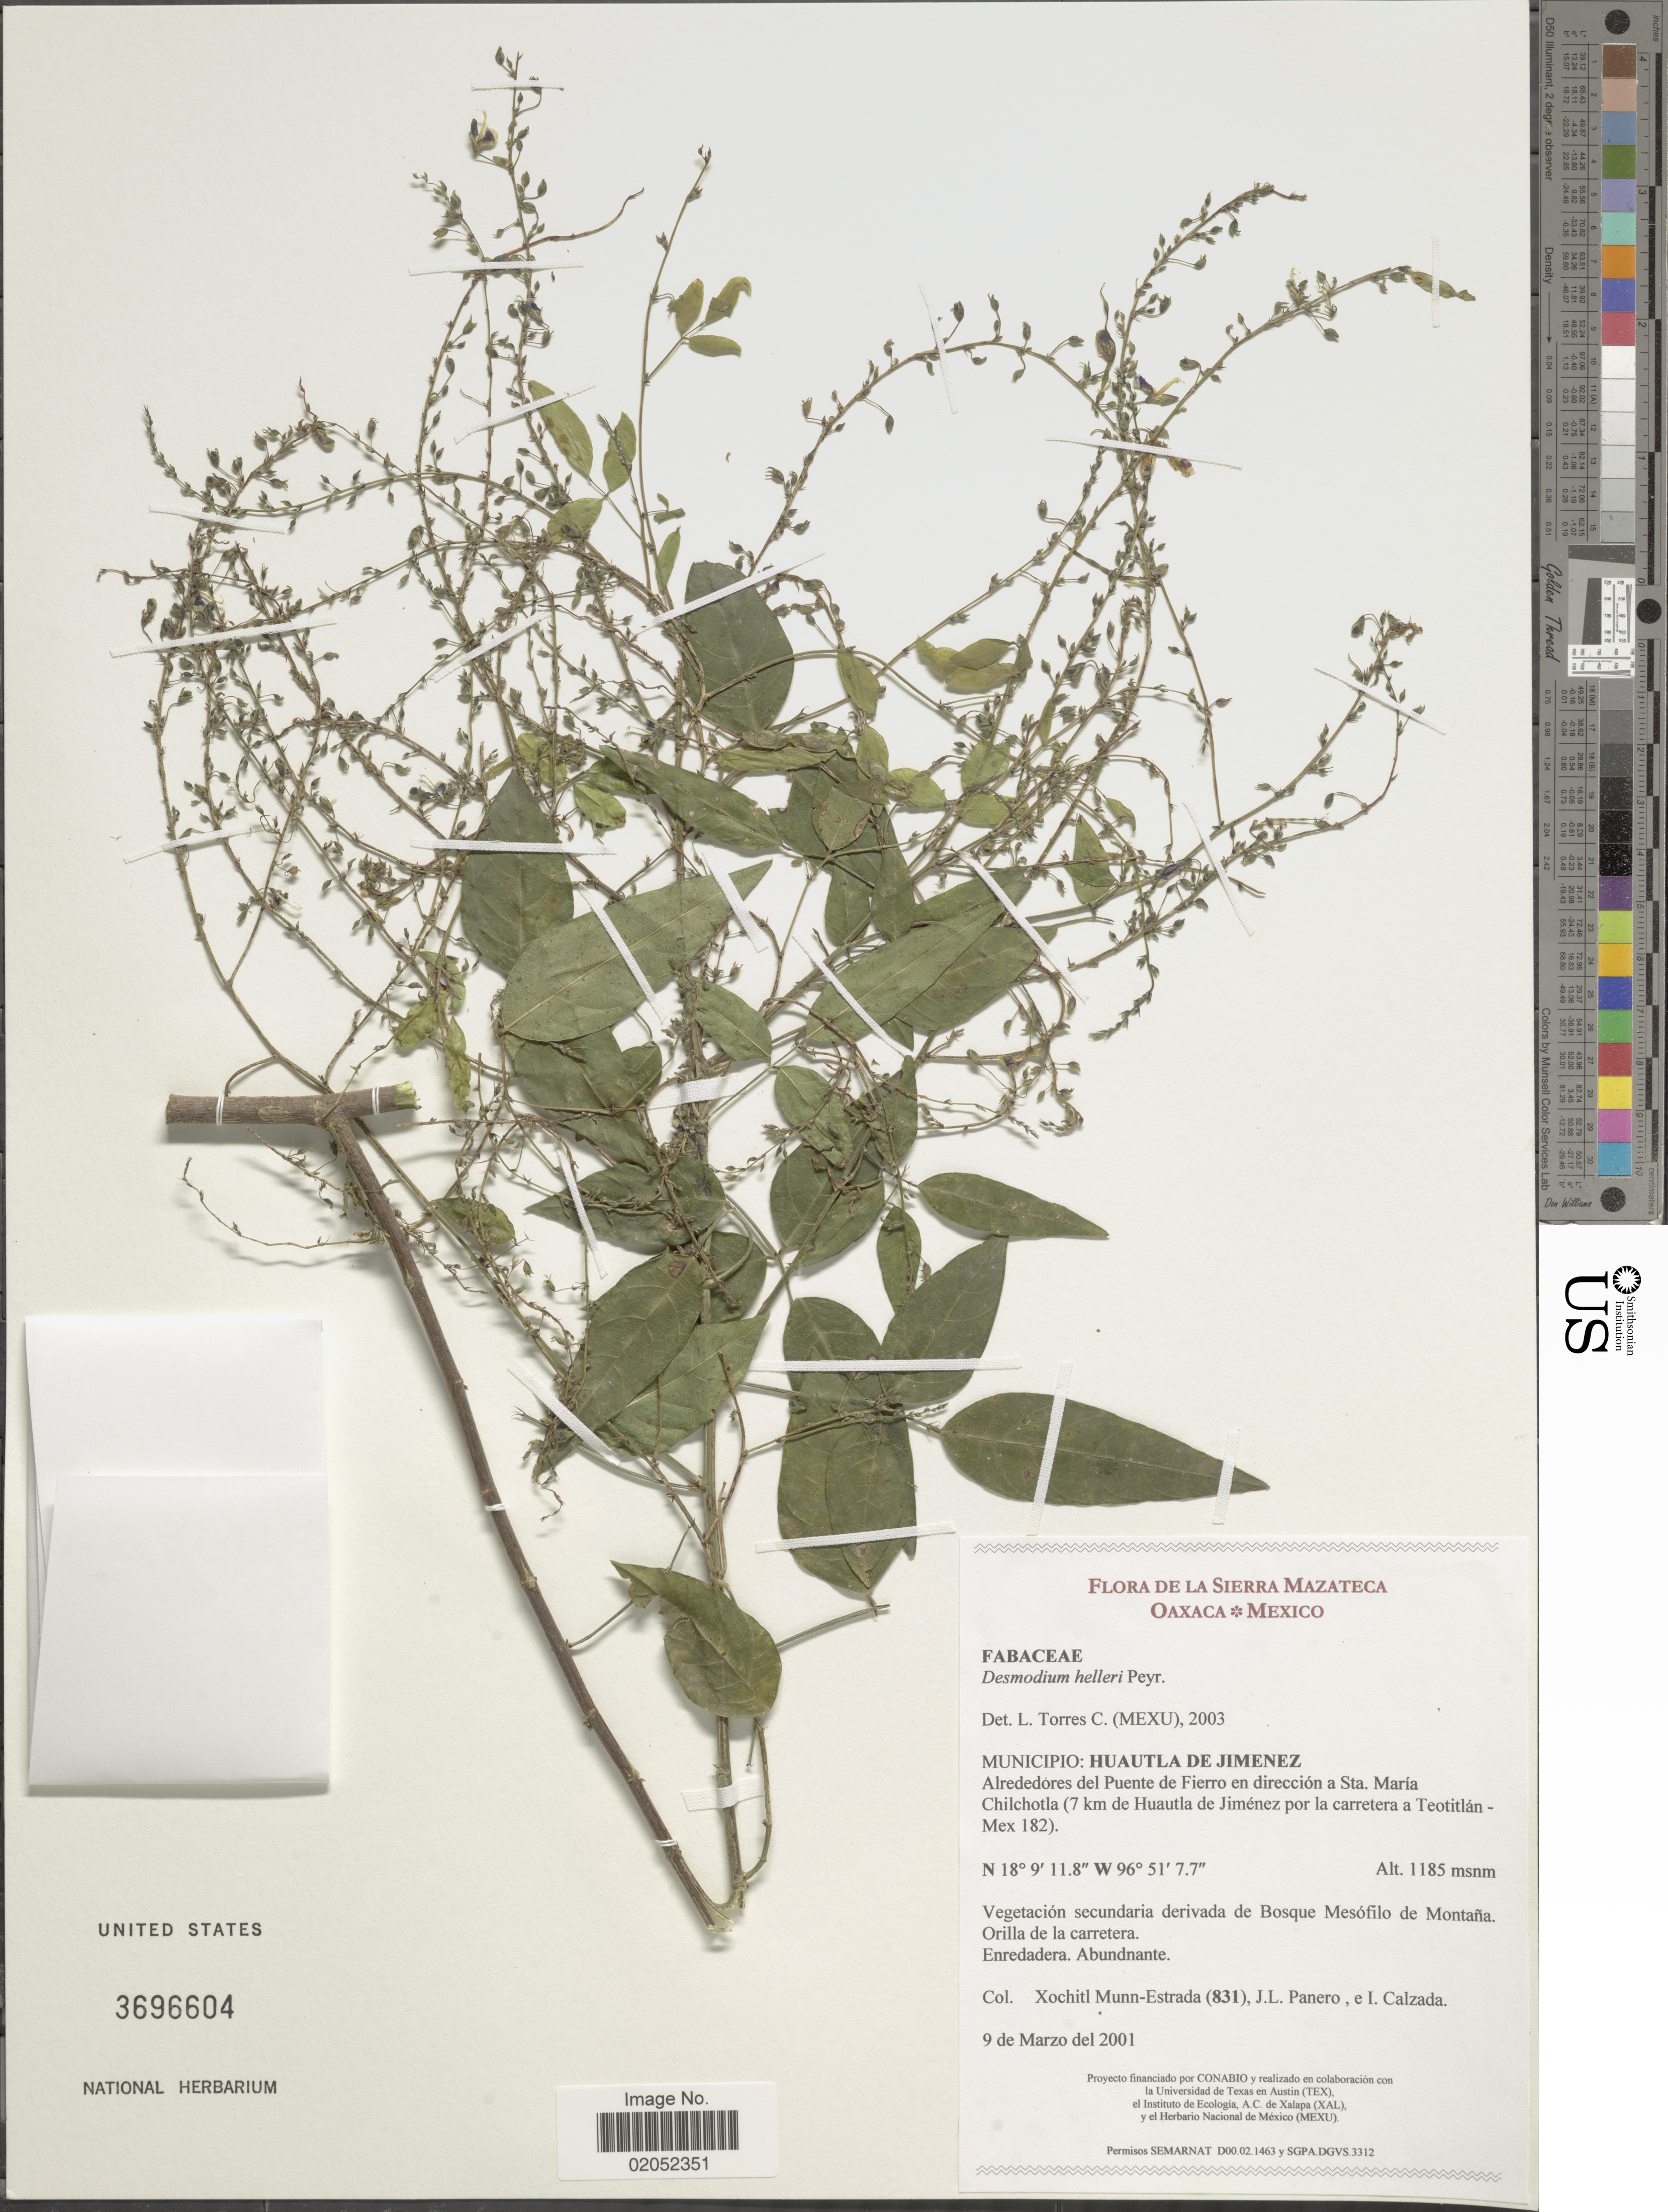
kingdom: Plantae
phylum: Tracheophyta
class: Magnoliopsida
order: Fabales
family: Fabaceae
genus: Desmodium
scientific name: Desmodium helleri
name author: Peyr.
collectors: X. Munn-Estrada, J. L. Panero & I. Calzada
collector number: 831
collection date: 2001-03-09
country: Mexico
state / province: Oaxaca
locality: Oaxaca, Mexico. Sierra Mazateca. Municipio: Huautla de Jimenez, Alrededores del Puente de Fierro en direccion a Sta. Maria Chilchotla (7 km de Huautla de Jimenez por la carretera a Teotitlan-Mex 182).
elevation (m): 1185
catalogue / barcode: US 3696604